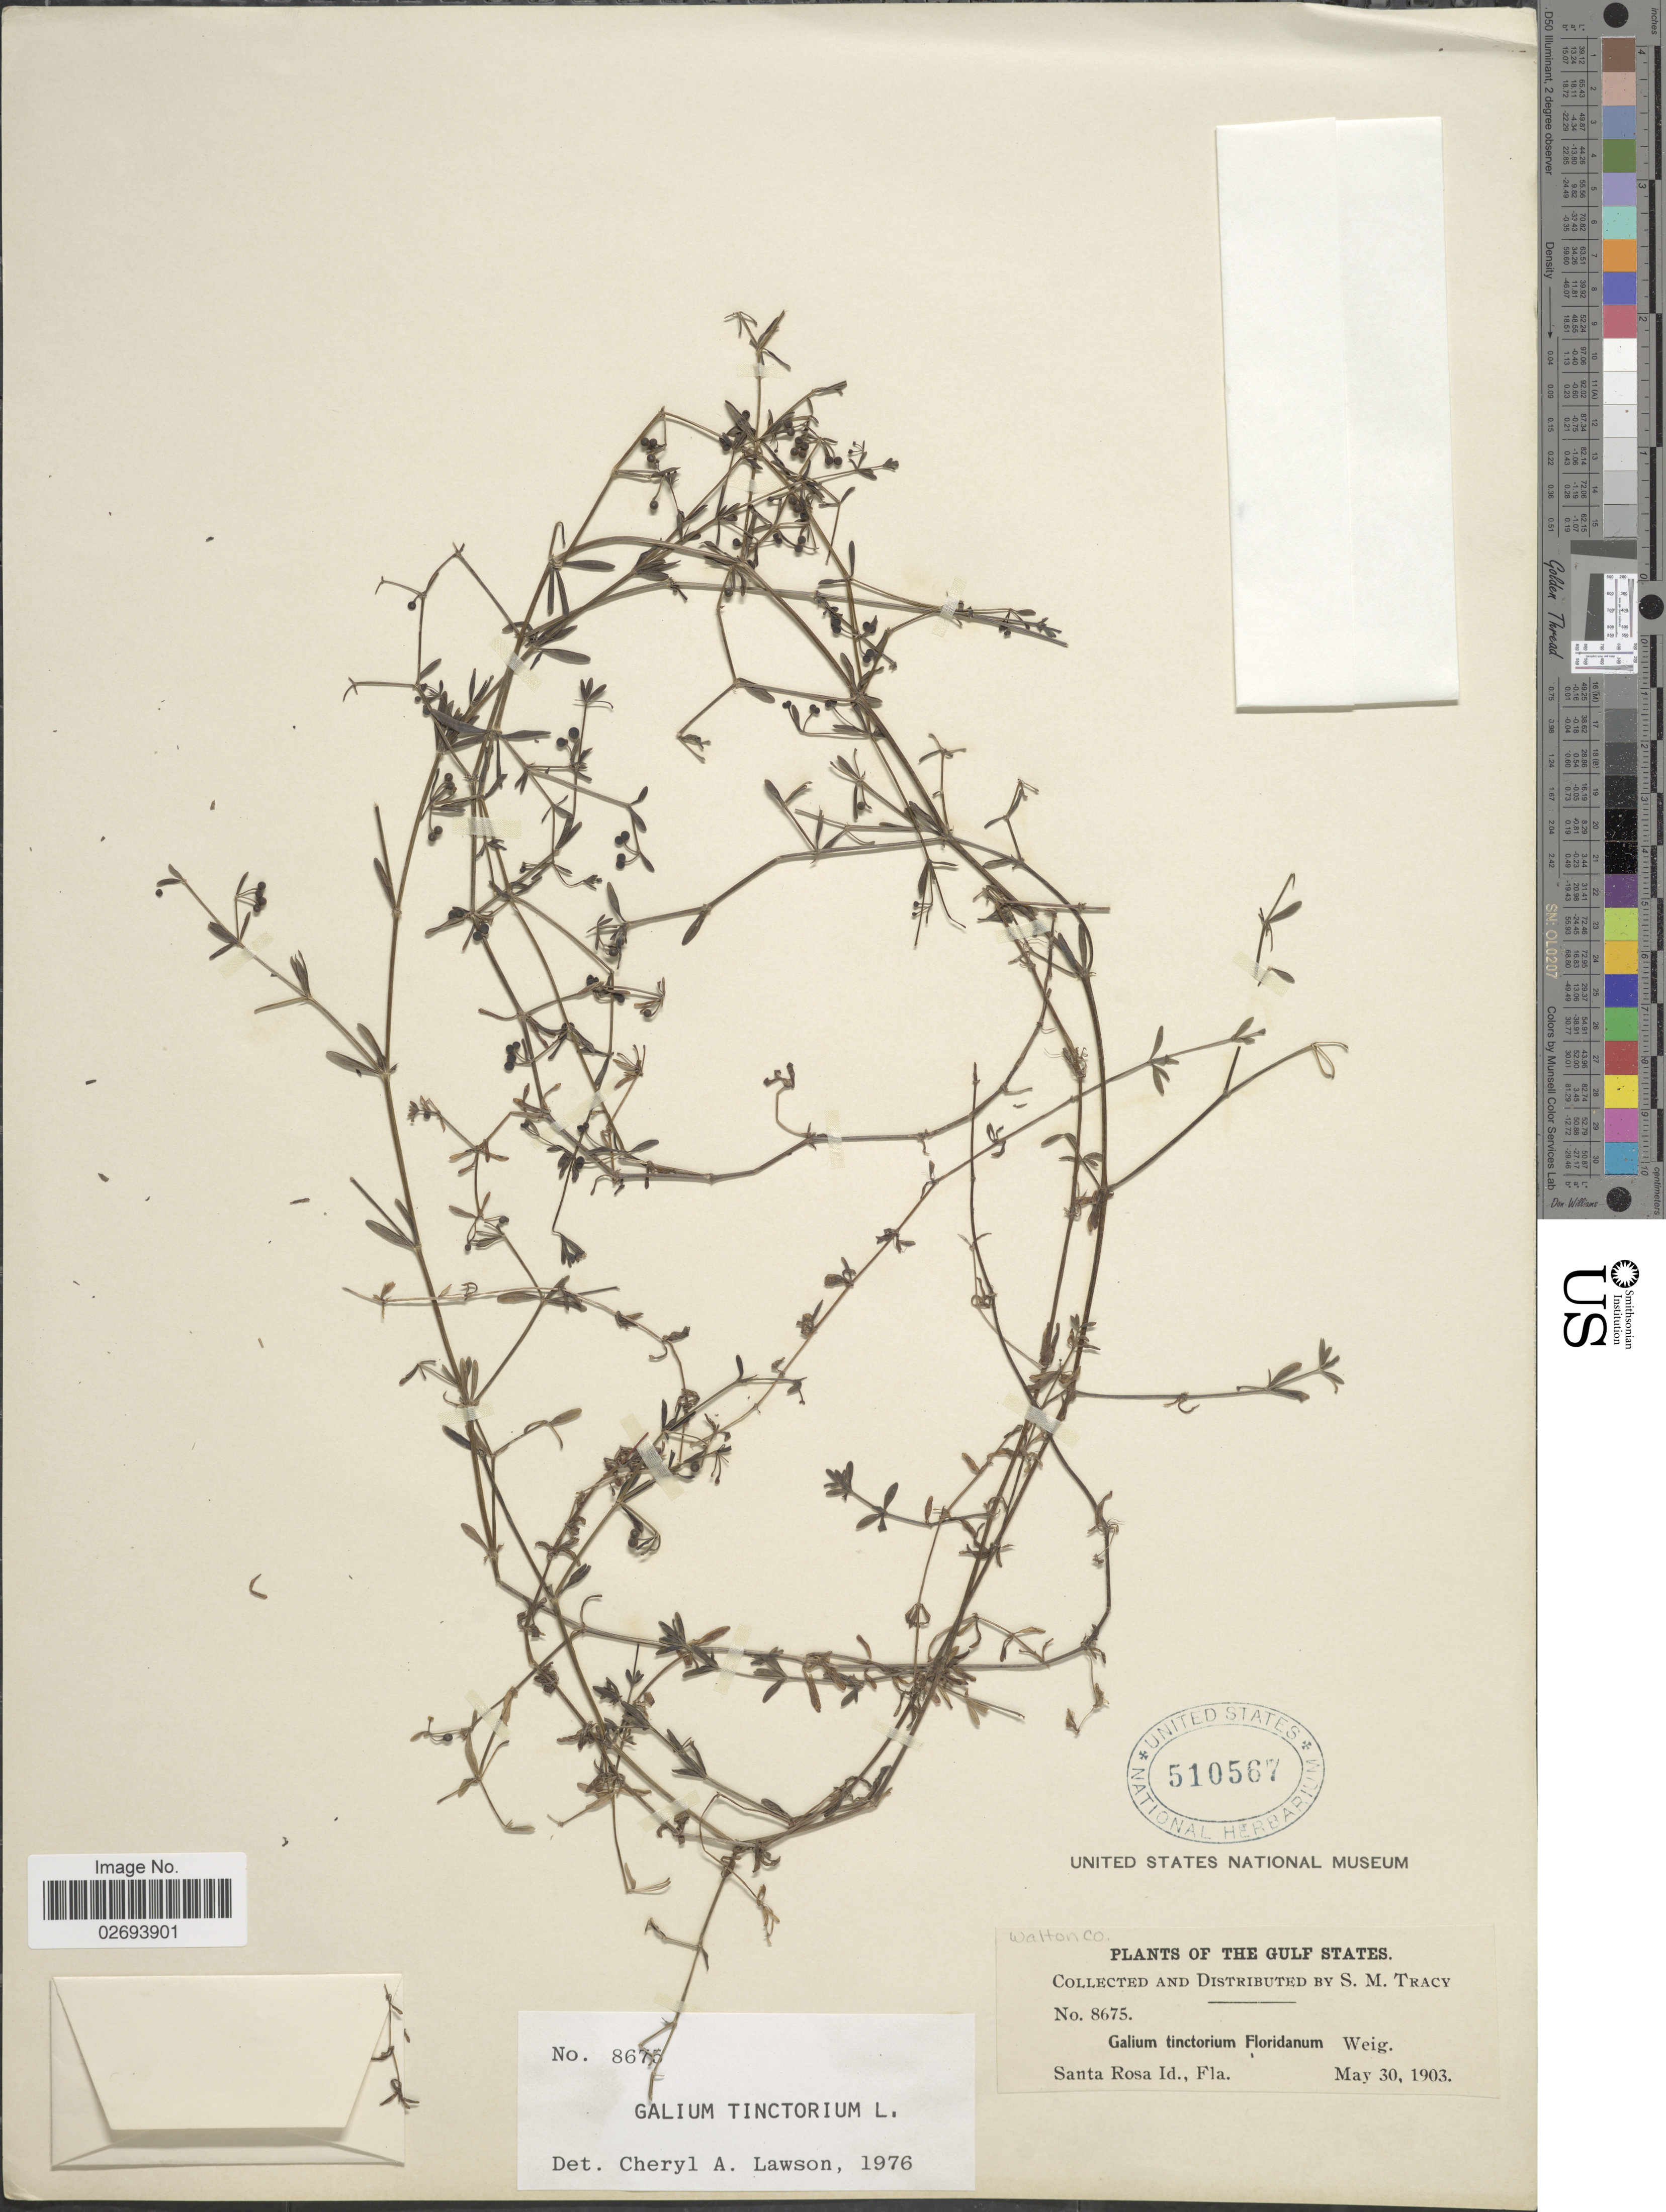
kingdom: Plantae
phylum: Tracheophyta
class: Magnoliopsida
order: Gentianales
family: Rubiaceae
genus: Galium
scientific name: Galium tinctorium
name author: (L.) Scop.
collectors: S. M. Tracy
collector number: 8675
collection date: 1903-05-30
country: United States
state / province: Florida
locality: Gulf States. Santa Rosa Id. Walton Co.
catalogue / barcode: US 510567